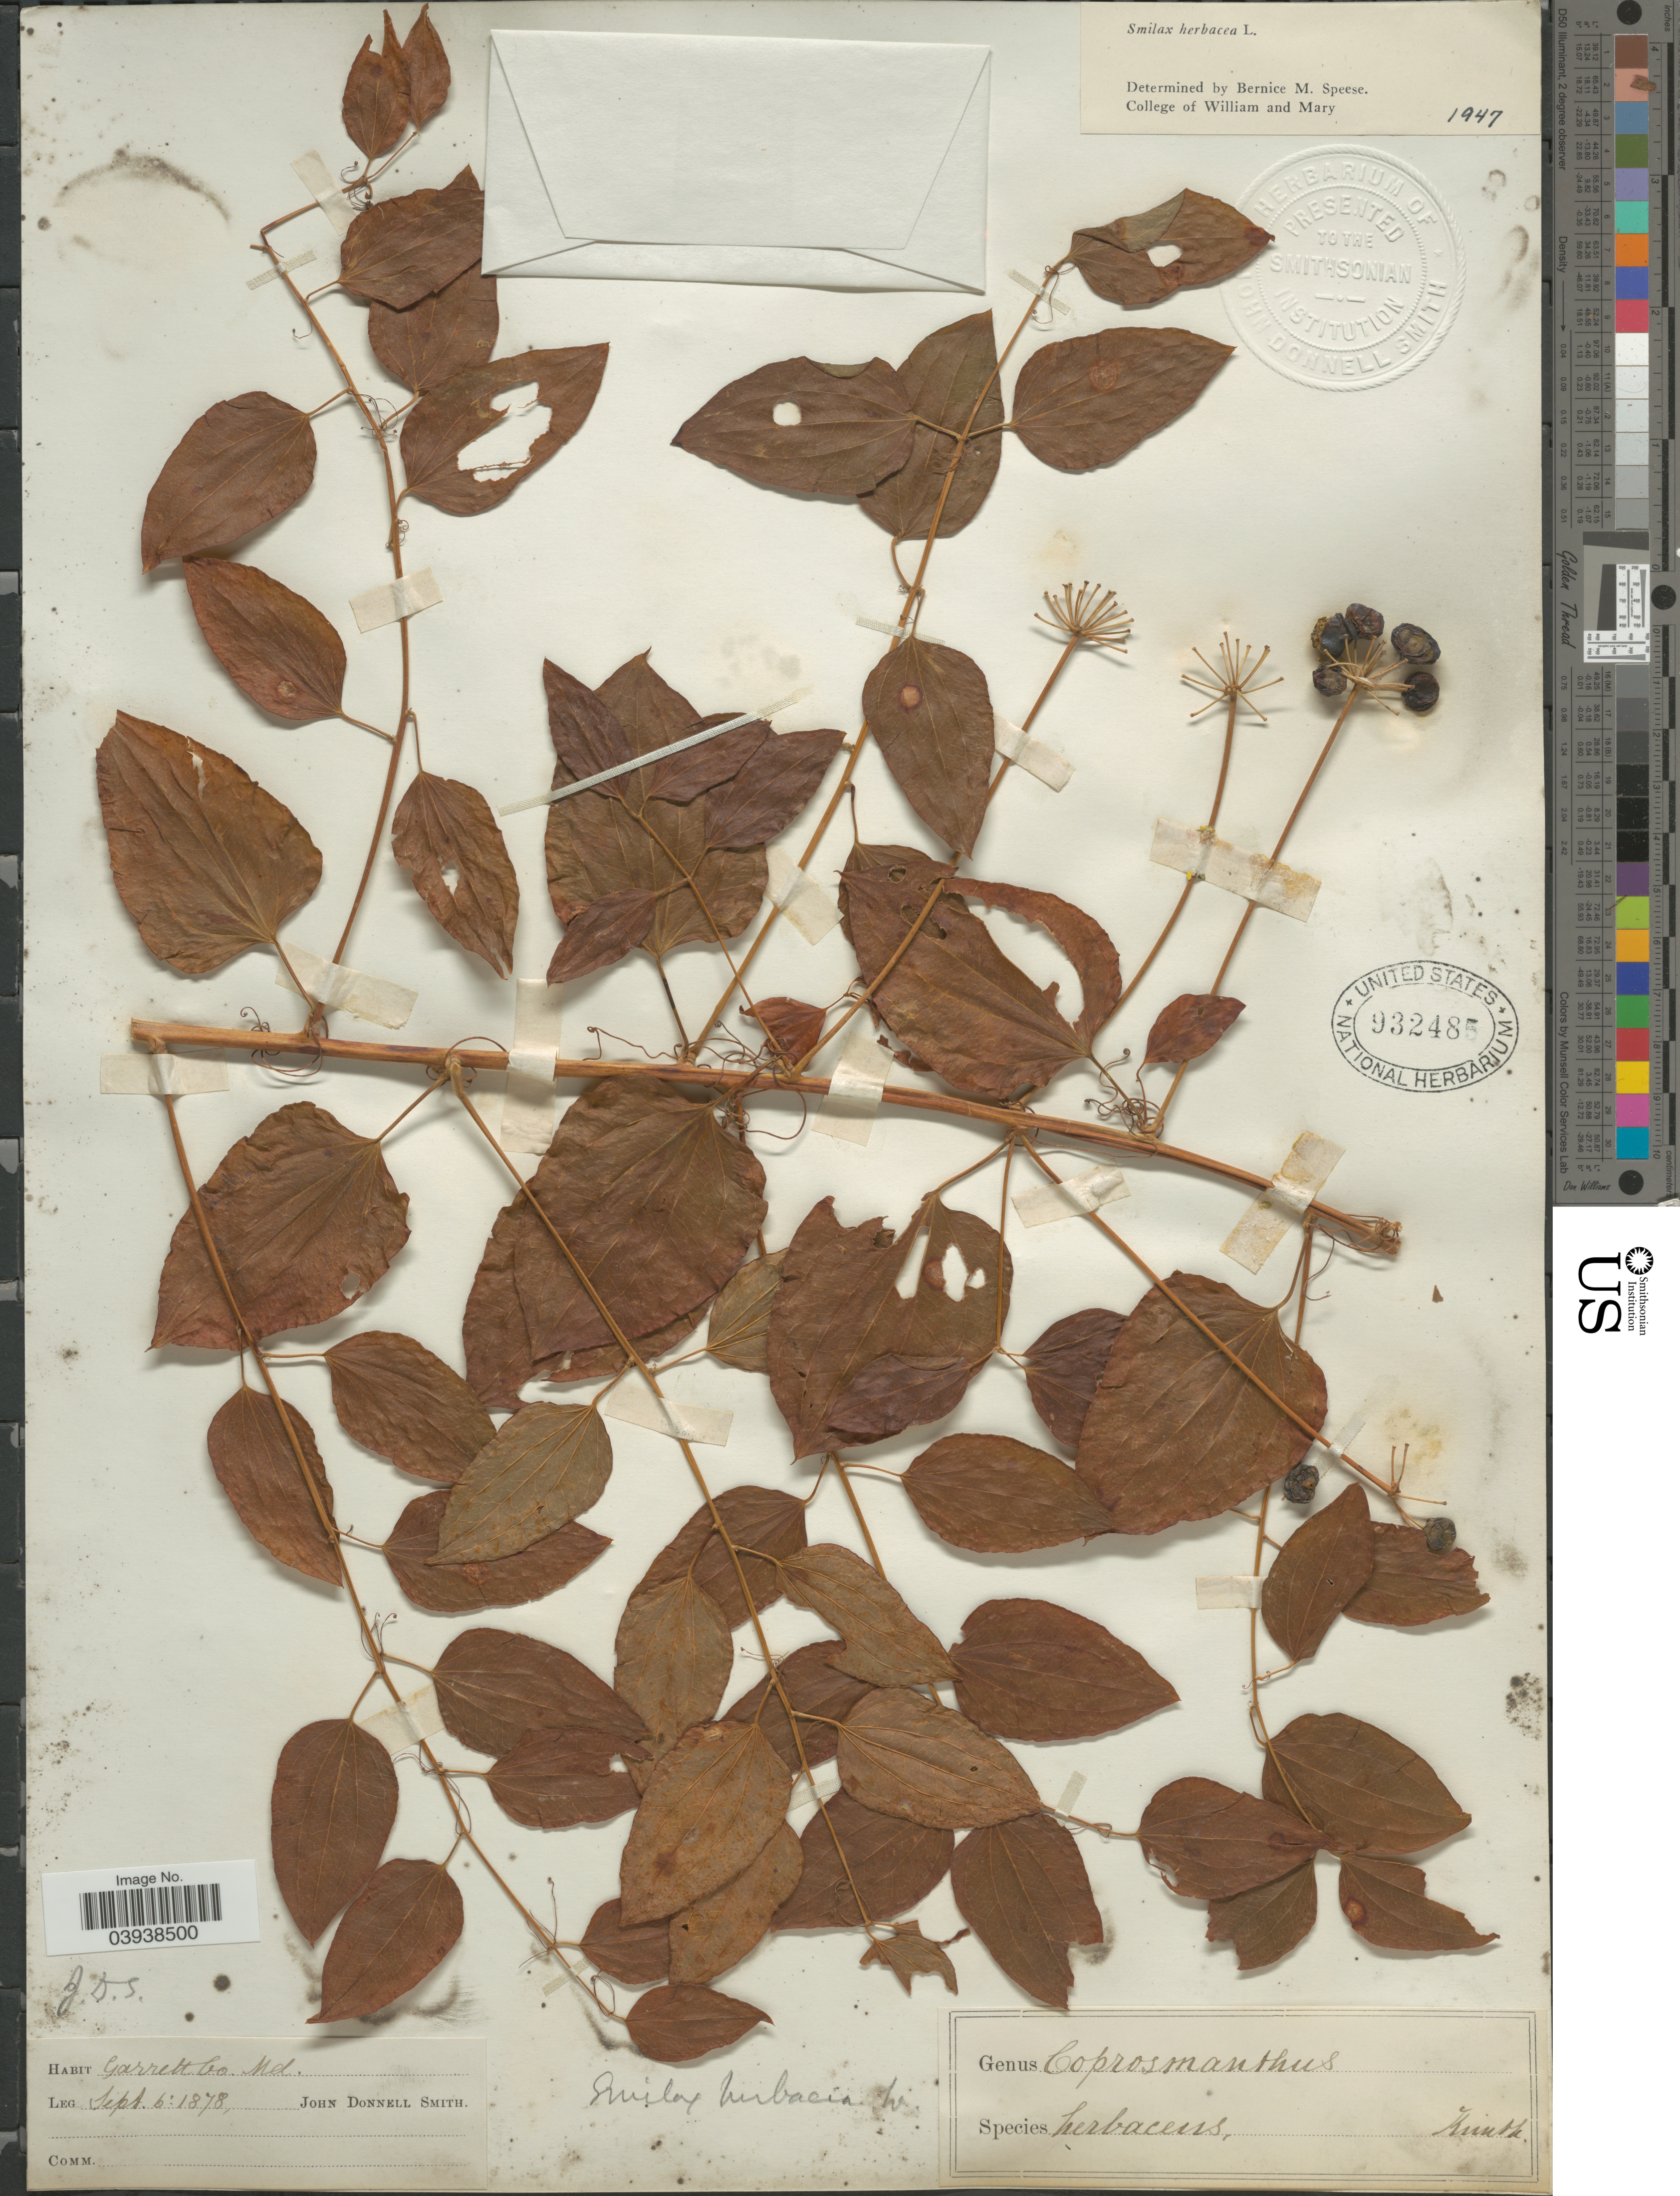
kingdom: Plantae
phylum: Tracheophyta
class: Liliopsida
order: Liliales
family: Smilacaceae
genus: Smilax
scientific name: Smilax herbacea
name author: L.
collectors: J. Donnell Smith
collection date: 1878-09-06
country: United States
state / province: Maryland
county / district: Garrett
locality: Garrett Co.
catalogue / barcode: US 932485